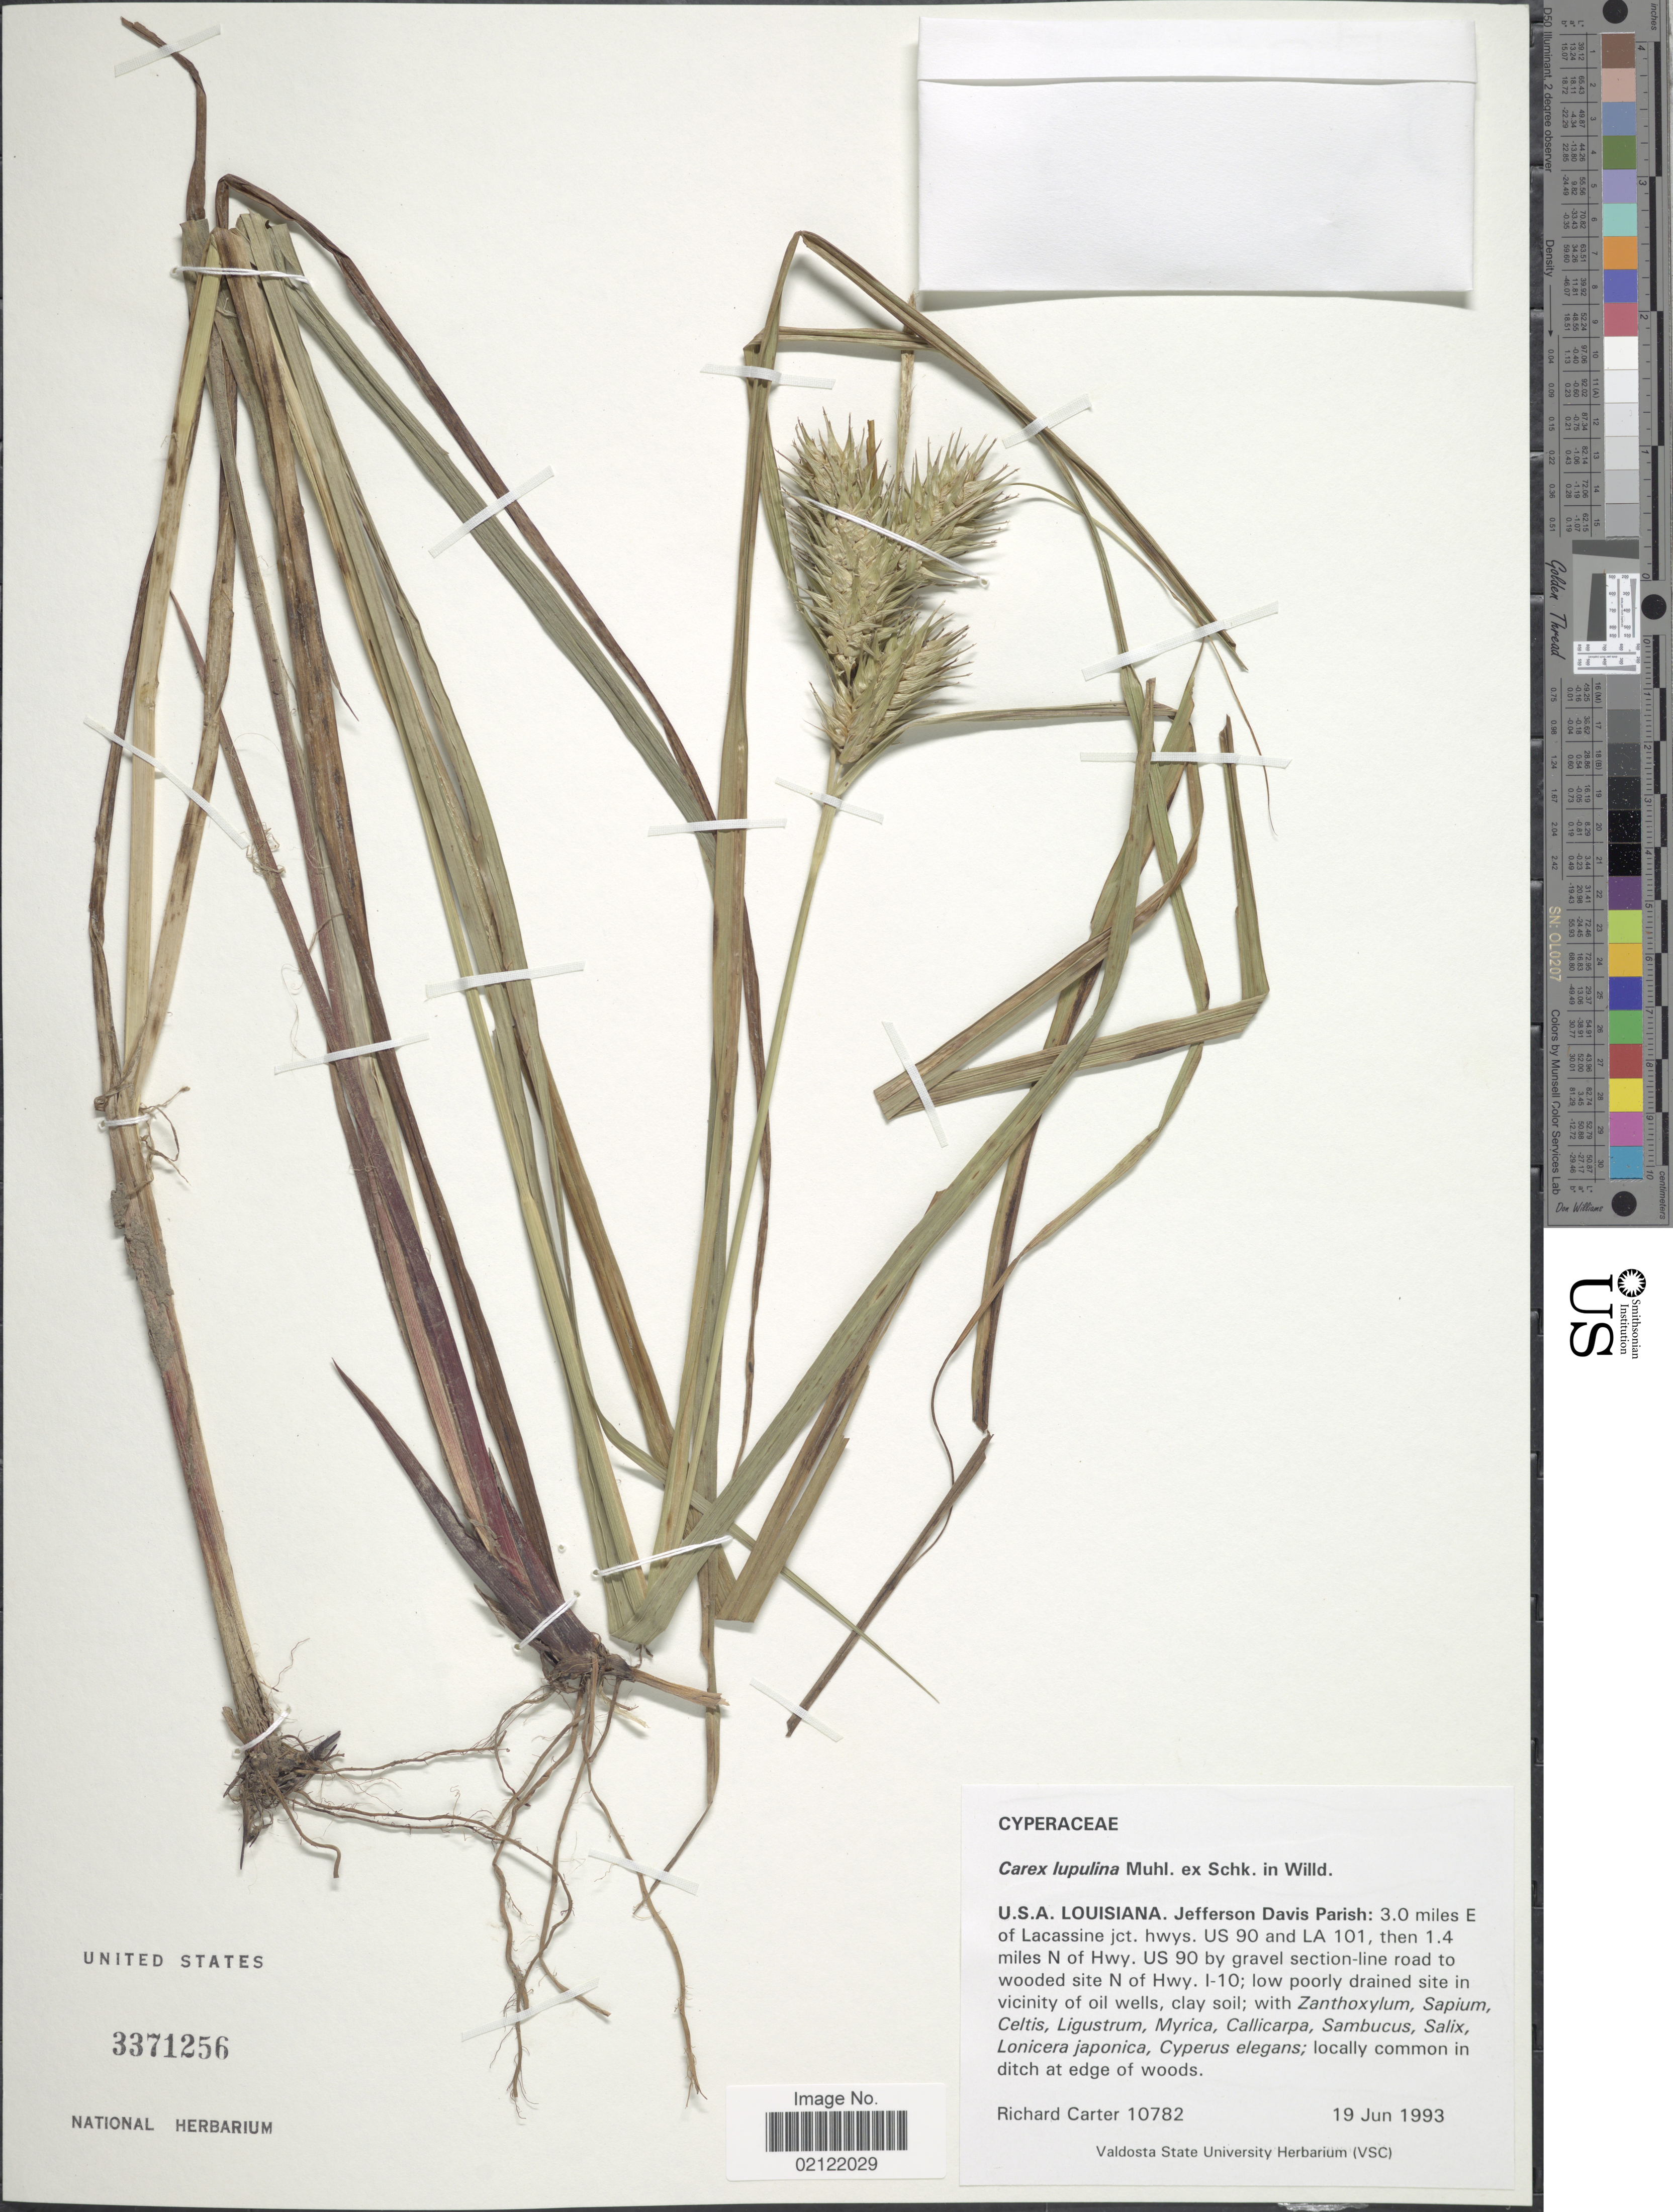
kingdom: Plantae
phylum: Tracheophyta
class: Liliopsida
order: Poales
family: Cyperaceae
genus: Carex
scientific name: Carex lupulina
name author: Muhl. ex Willd.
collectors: R. Carter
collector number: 10782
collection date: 1993-06-19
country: United States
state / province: Louisiana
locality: U.S.A. Louisiana. Jefferson Davis Parish: 3.0 miles E of Lacassine jct. hwys. US 90 and LA 101, then 1.4 miles N of Hwy. US 90 by gravel section-line road to wooded site N of Hwy. I-10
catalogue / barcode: US 3371256